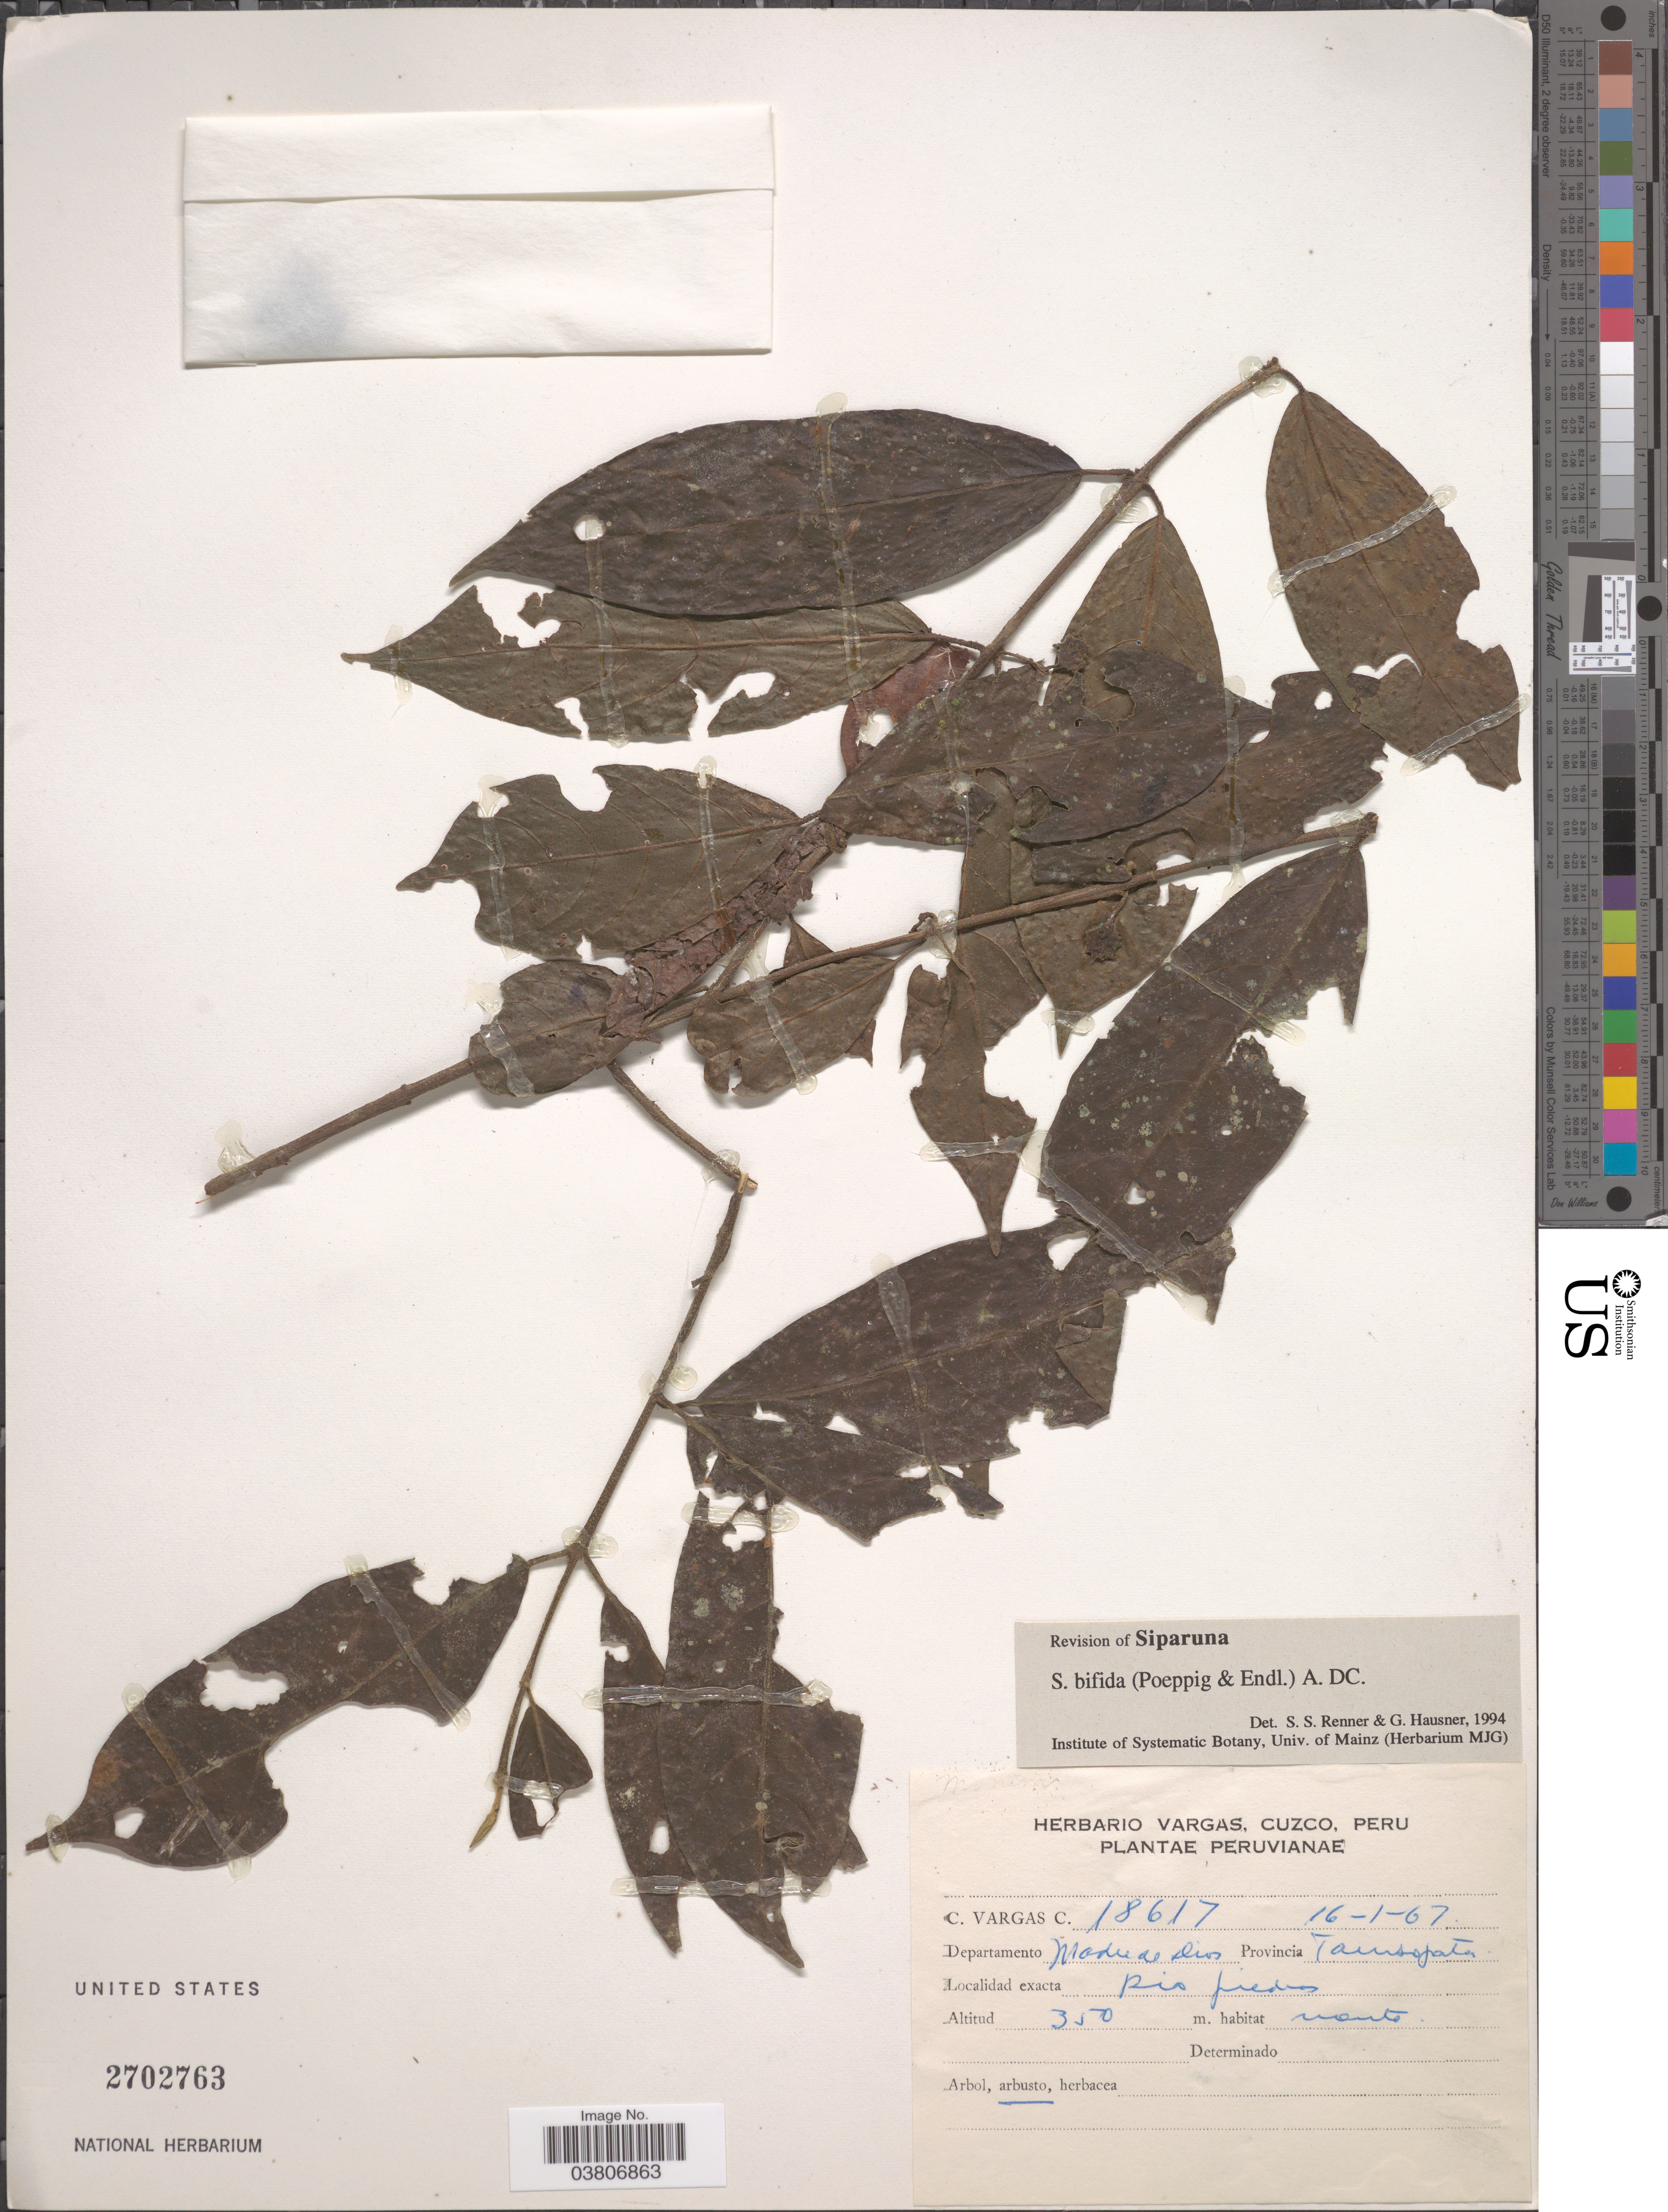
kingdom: Plantae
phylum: Tracheophyta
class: Magnoliopsida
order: Laurales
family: Siparunaceae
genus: Siparuna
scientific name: Siparuna bifida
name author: (Poepp. & Endl.) A. DC.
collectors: C. Vargas Calderón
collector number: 18617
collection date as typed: Transcribed d/m/y: 16/1/67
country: Peru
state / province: Madre de Dios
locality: Departamento Madre de Dios. Provincia Tambopata. Rio Piedras.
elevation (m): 350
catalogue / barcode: US 2702763